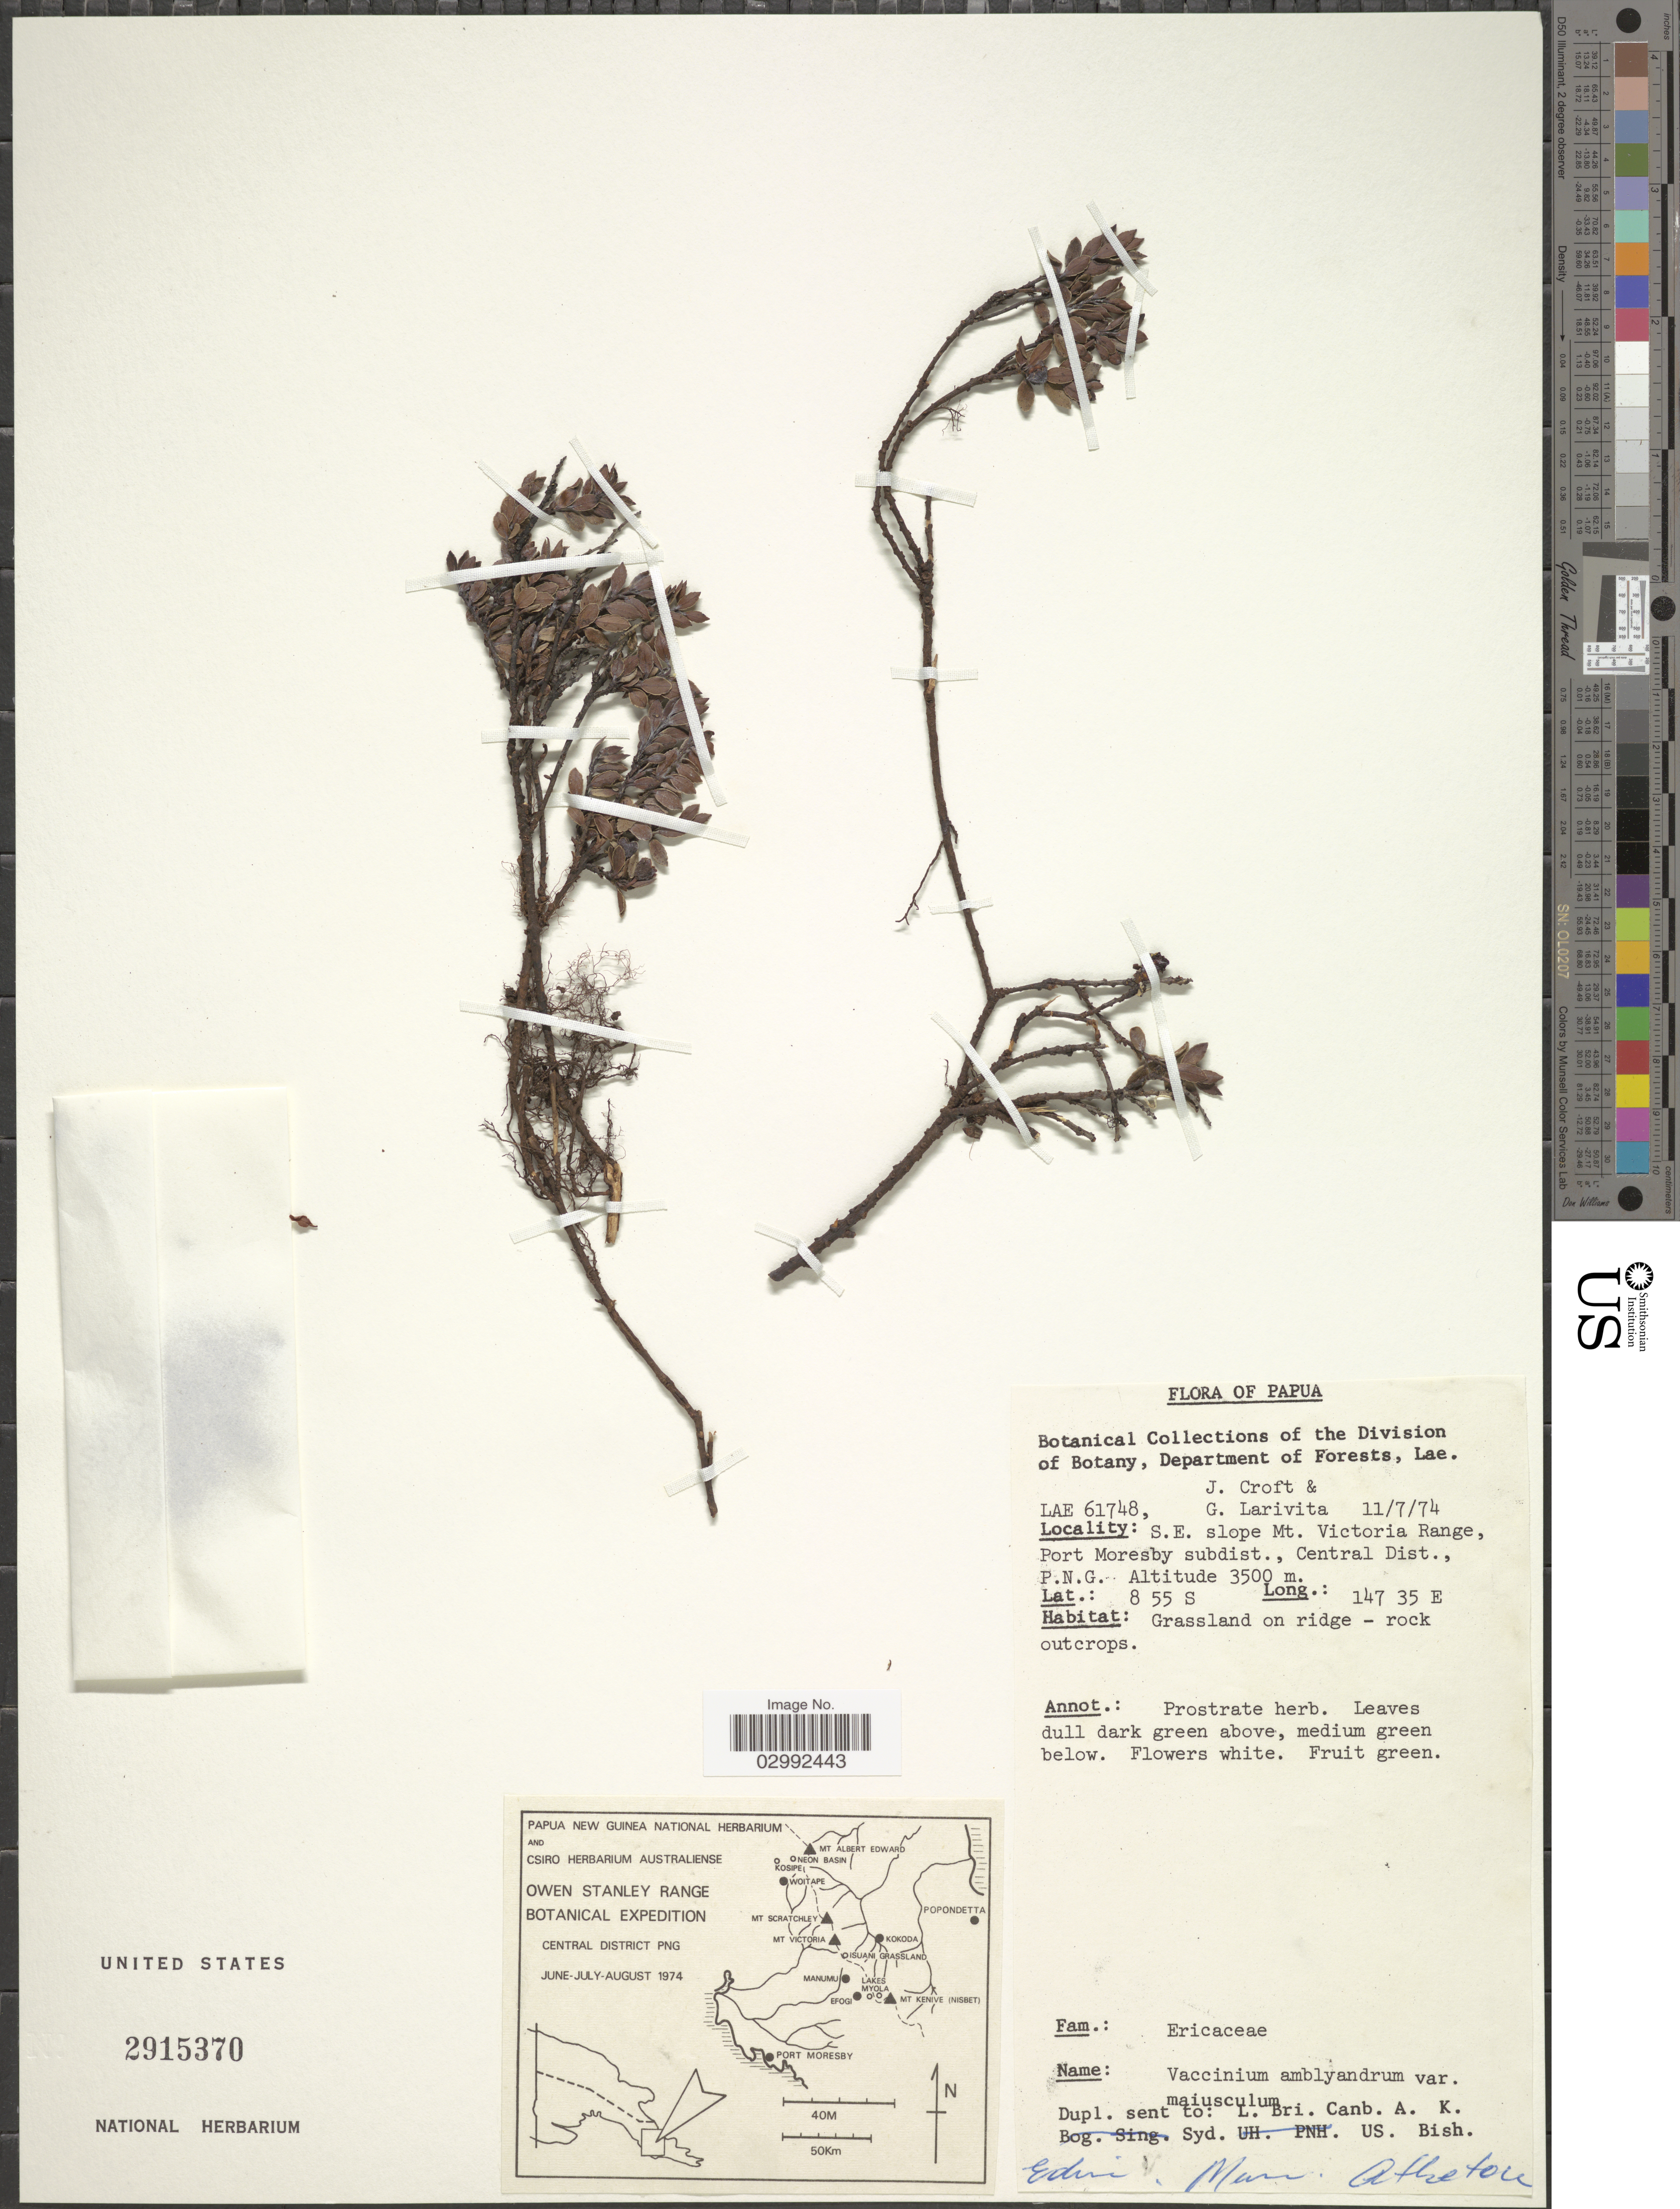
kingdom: Plantae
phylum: Tracheophyta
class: Magnoliopsida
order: Ericales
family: Ericaceae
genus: Vaccinium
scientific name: Vaccinium amblyandrum var. maiusculum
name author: Sleumer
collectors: J. Croft & G. Larivita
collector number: LAE 61748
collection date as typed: Transcribed d/m/y: 11/7/74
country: Papua New Guinea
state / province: Central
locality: Papua, S.E. slope Mt. Victoria Range, Port Moresby subdist., Central Dist., P.N.G.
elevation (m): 3500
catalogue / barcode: US 2915370